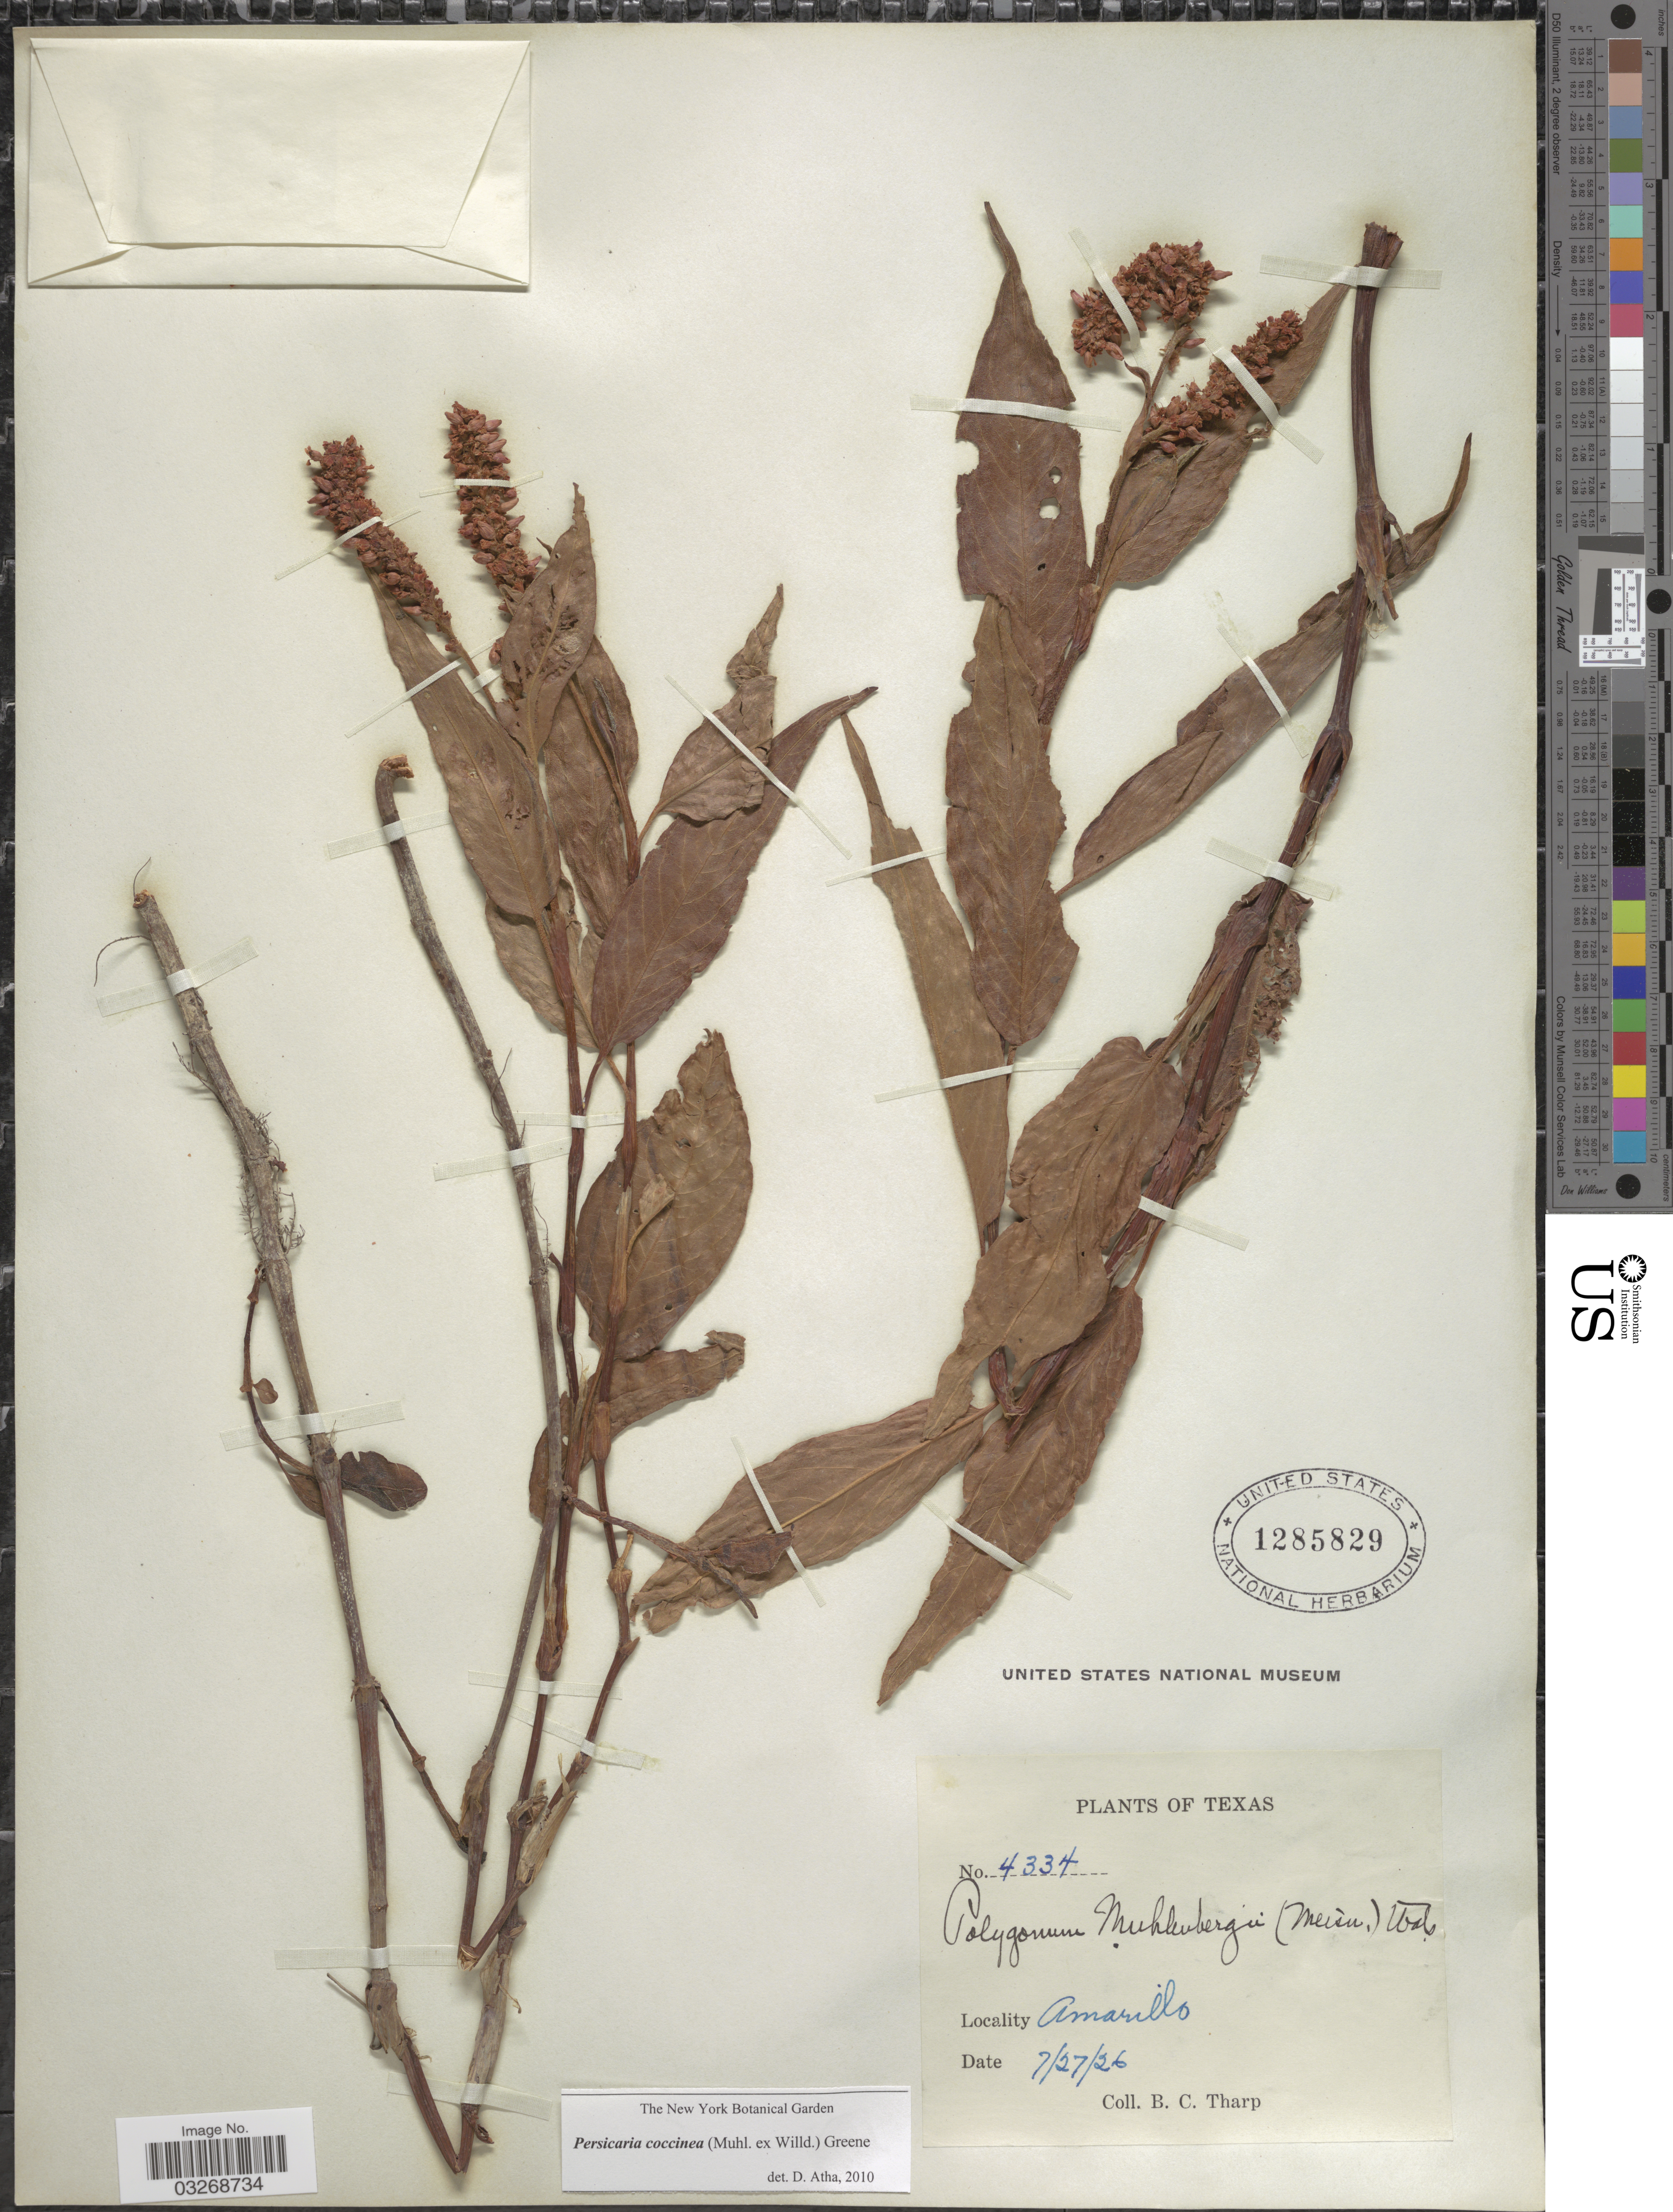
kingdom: Plantae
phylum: Tracheophyta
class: Magnoliopsida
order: Caryophyllales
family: Polygonaceae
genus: Persicaria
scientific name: Persicaria coccinea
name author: (Muhl. ex Willd.) Greene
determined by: Atha, D. E.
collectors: B. C. Tharp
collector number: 4334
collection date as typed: Transcribed d/m/y: 27/7/26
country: United States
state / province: Texas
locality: Amarillo.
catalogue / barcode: US 1285829